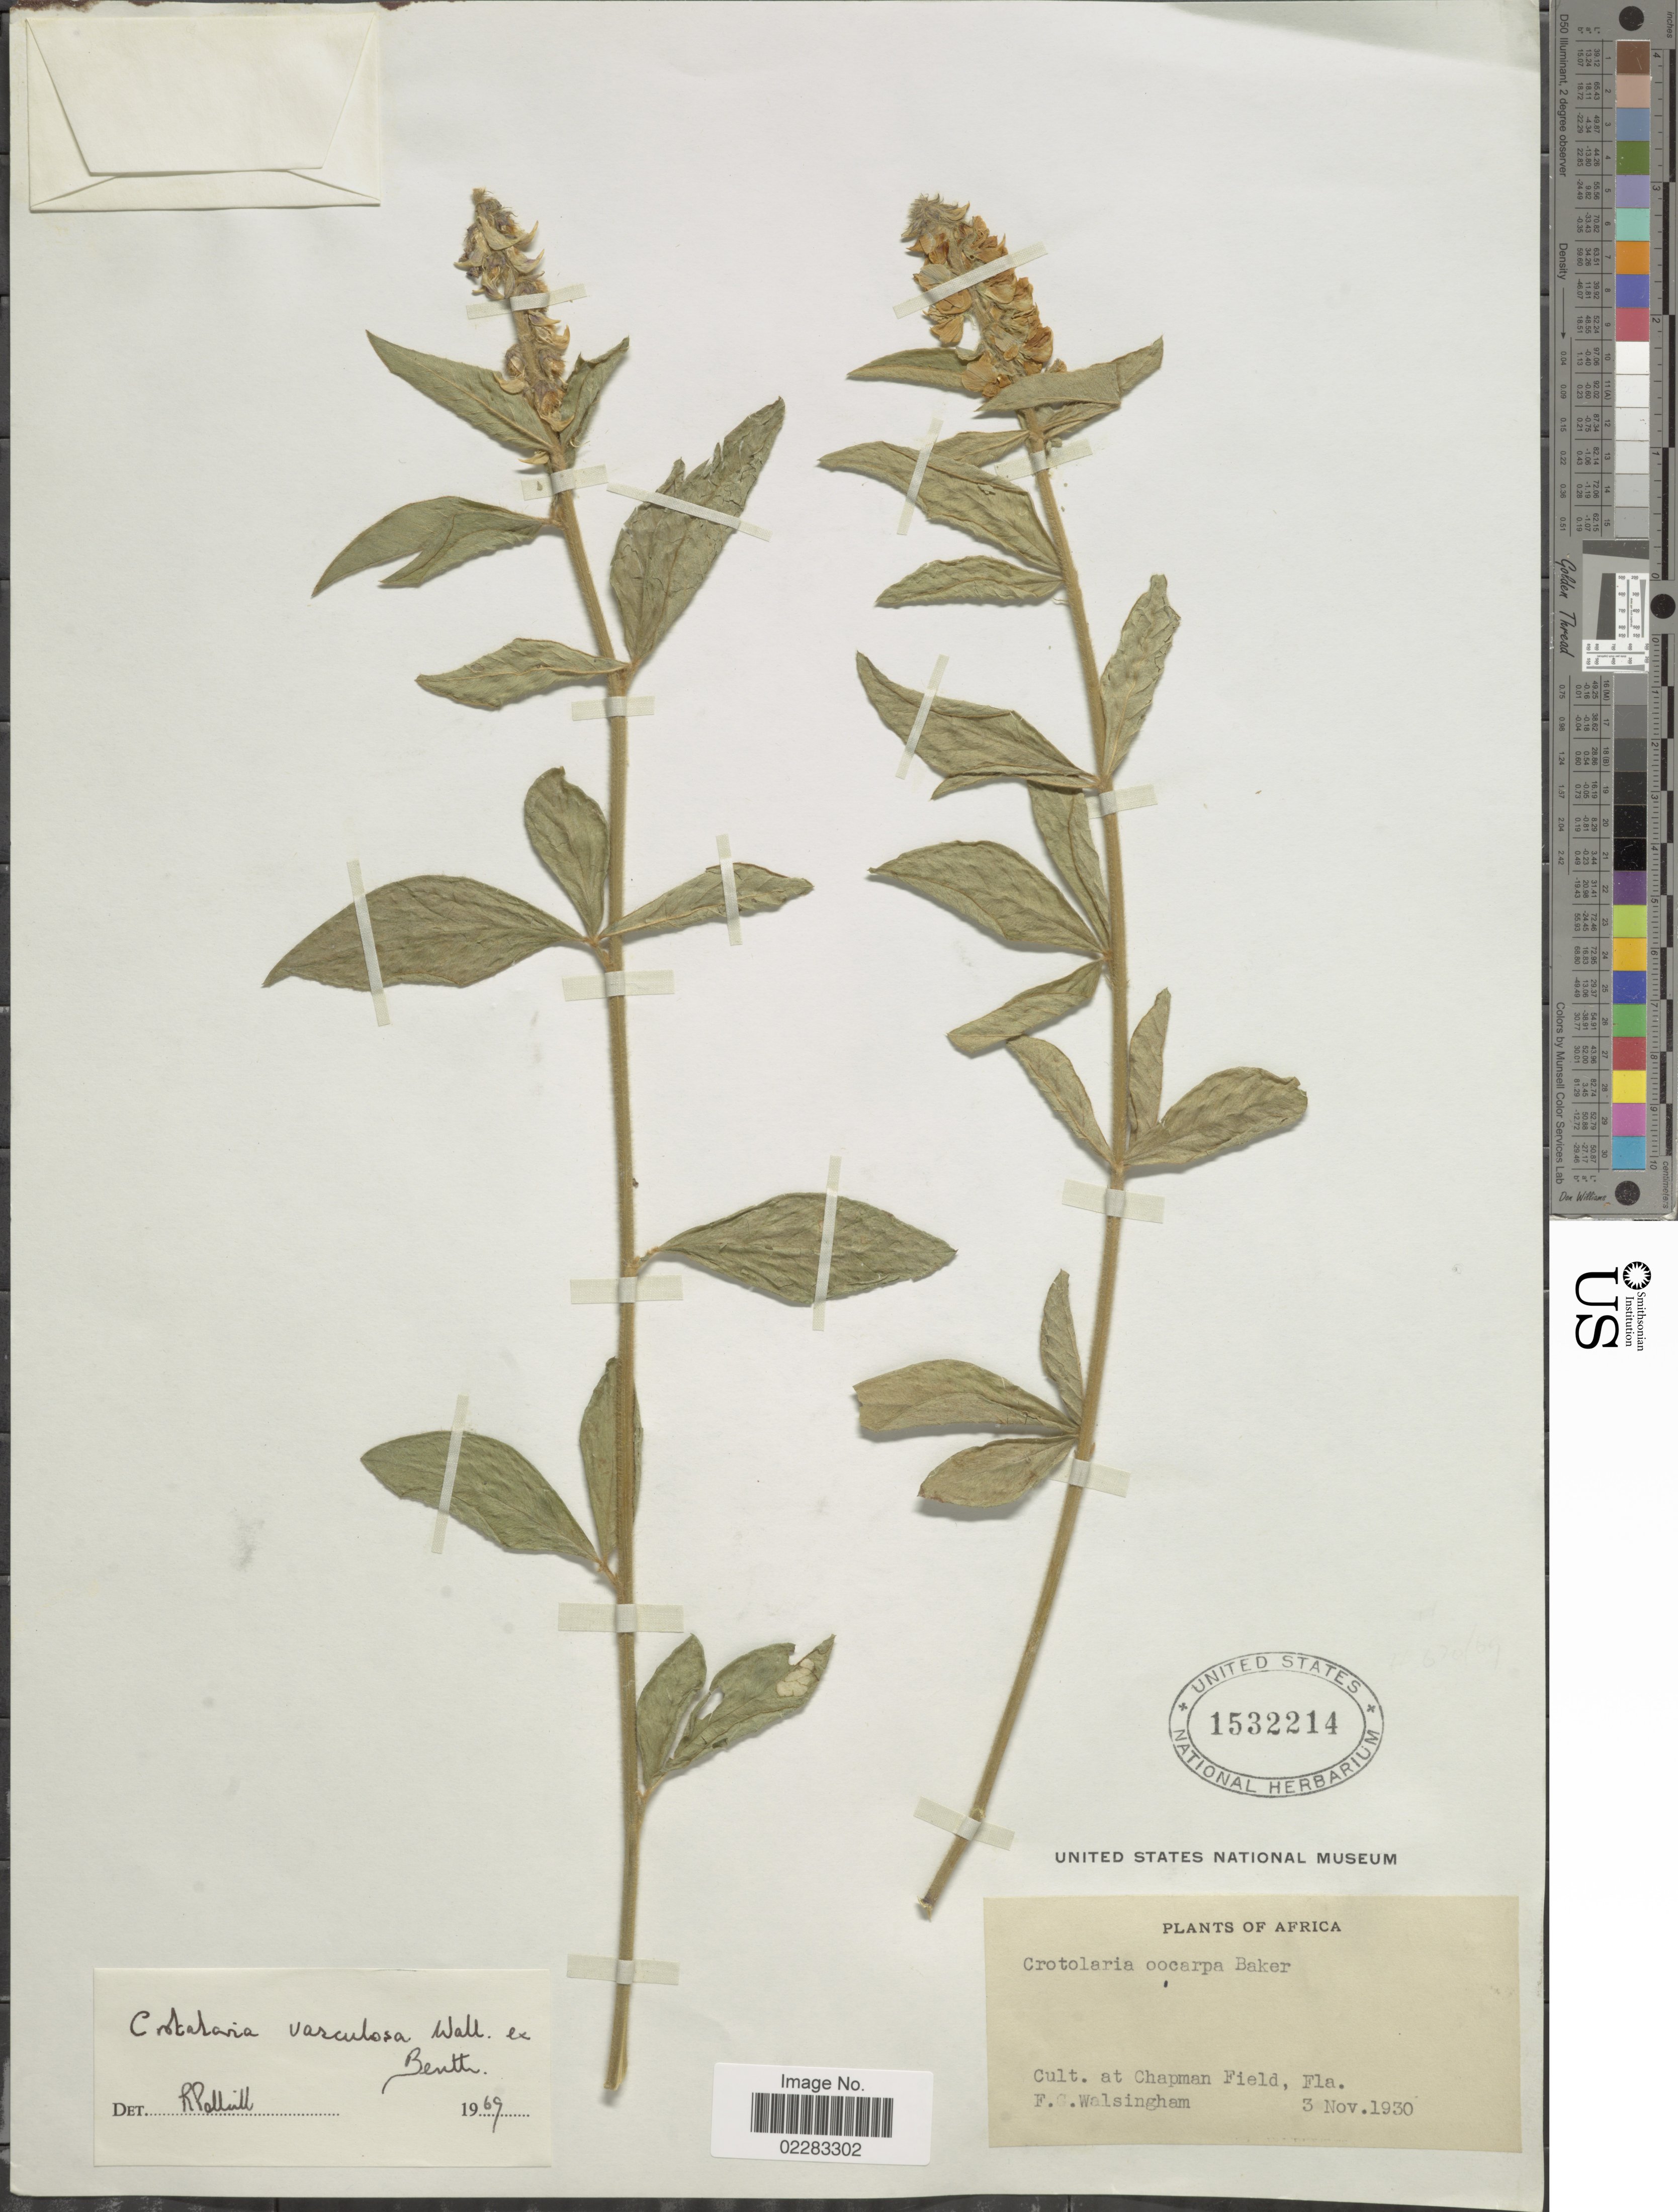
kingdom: Plantae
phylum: Tracheophyta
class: Magnoliopsida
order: Fabales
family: Fabaceae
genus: Crotalaria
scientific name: Crotalaria vasculosa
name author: Benth.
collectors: F. Walsingham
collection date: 1930-11-03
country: United States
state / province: Florida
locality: Chapman Field, Fla [cultivated, "plants of Africa"]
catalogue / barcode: US 1532214